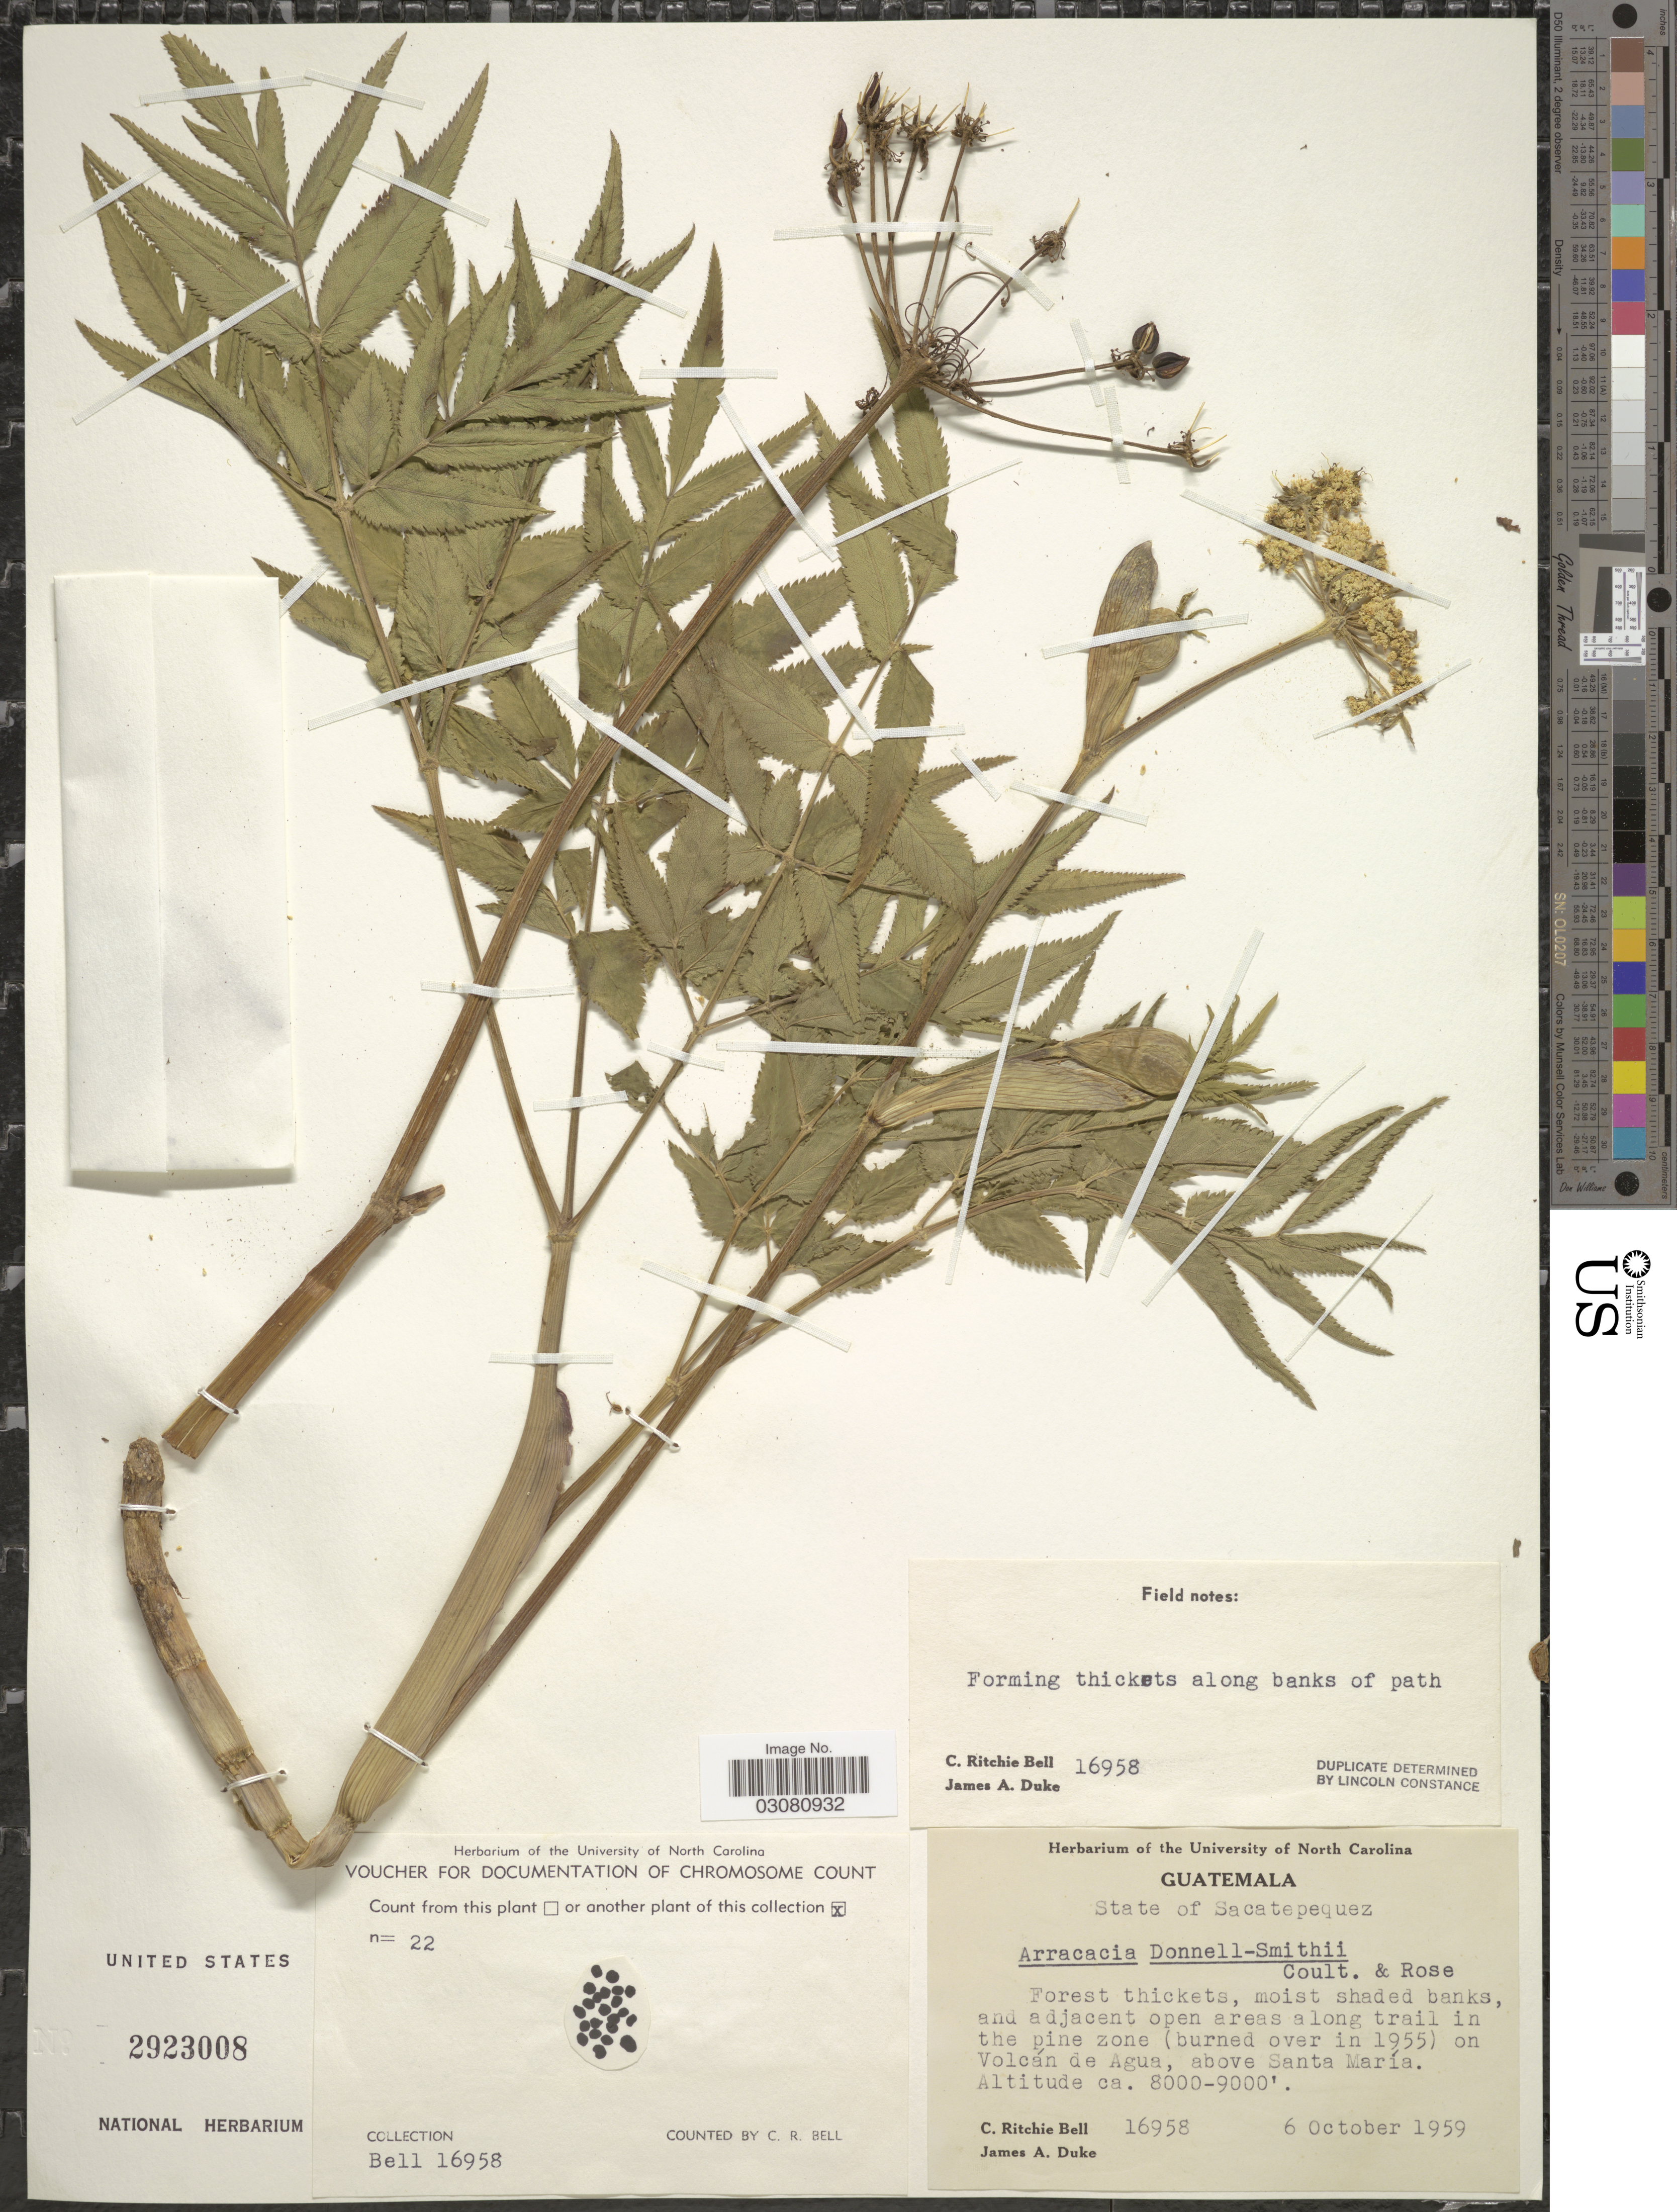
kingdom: Plantae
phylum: Tracheophyta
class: Magnoliopsida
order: Apiales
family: Apiaceae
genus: Arracacia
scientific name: Arracacia donnell-smithii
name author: J.M. Coult. & Rose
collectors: C. R. Bell & J. A. Duke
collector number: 16958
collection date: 1959-10-06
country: Guatemala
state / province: Sacatepéquez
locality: Moist shaded banks, and adjacent open areas along trail in the pine zone (burned over in 1955) on Volcán de Agua, above Santa María.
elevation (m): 2438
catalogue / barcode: US 2923008